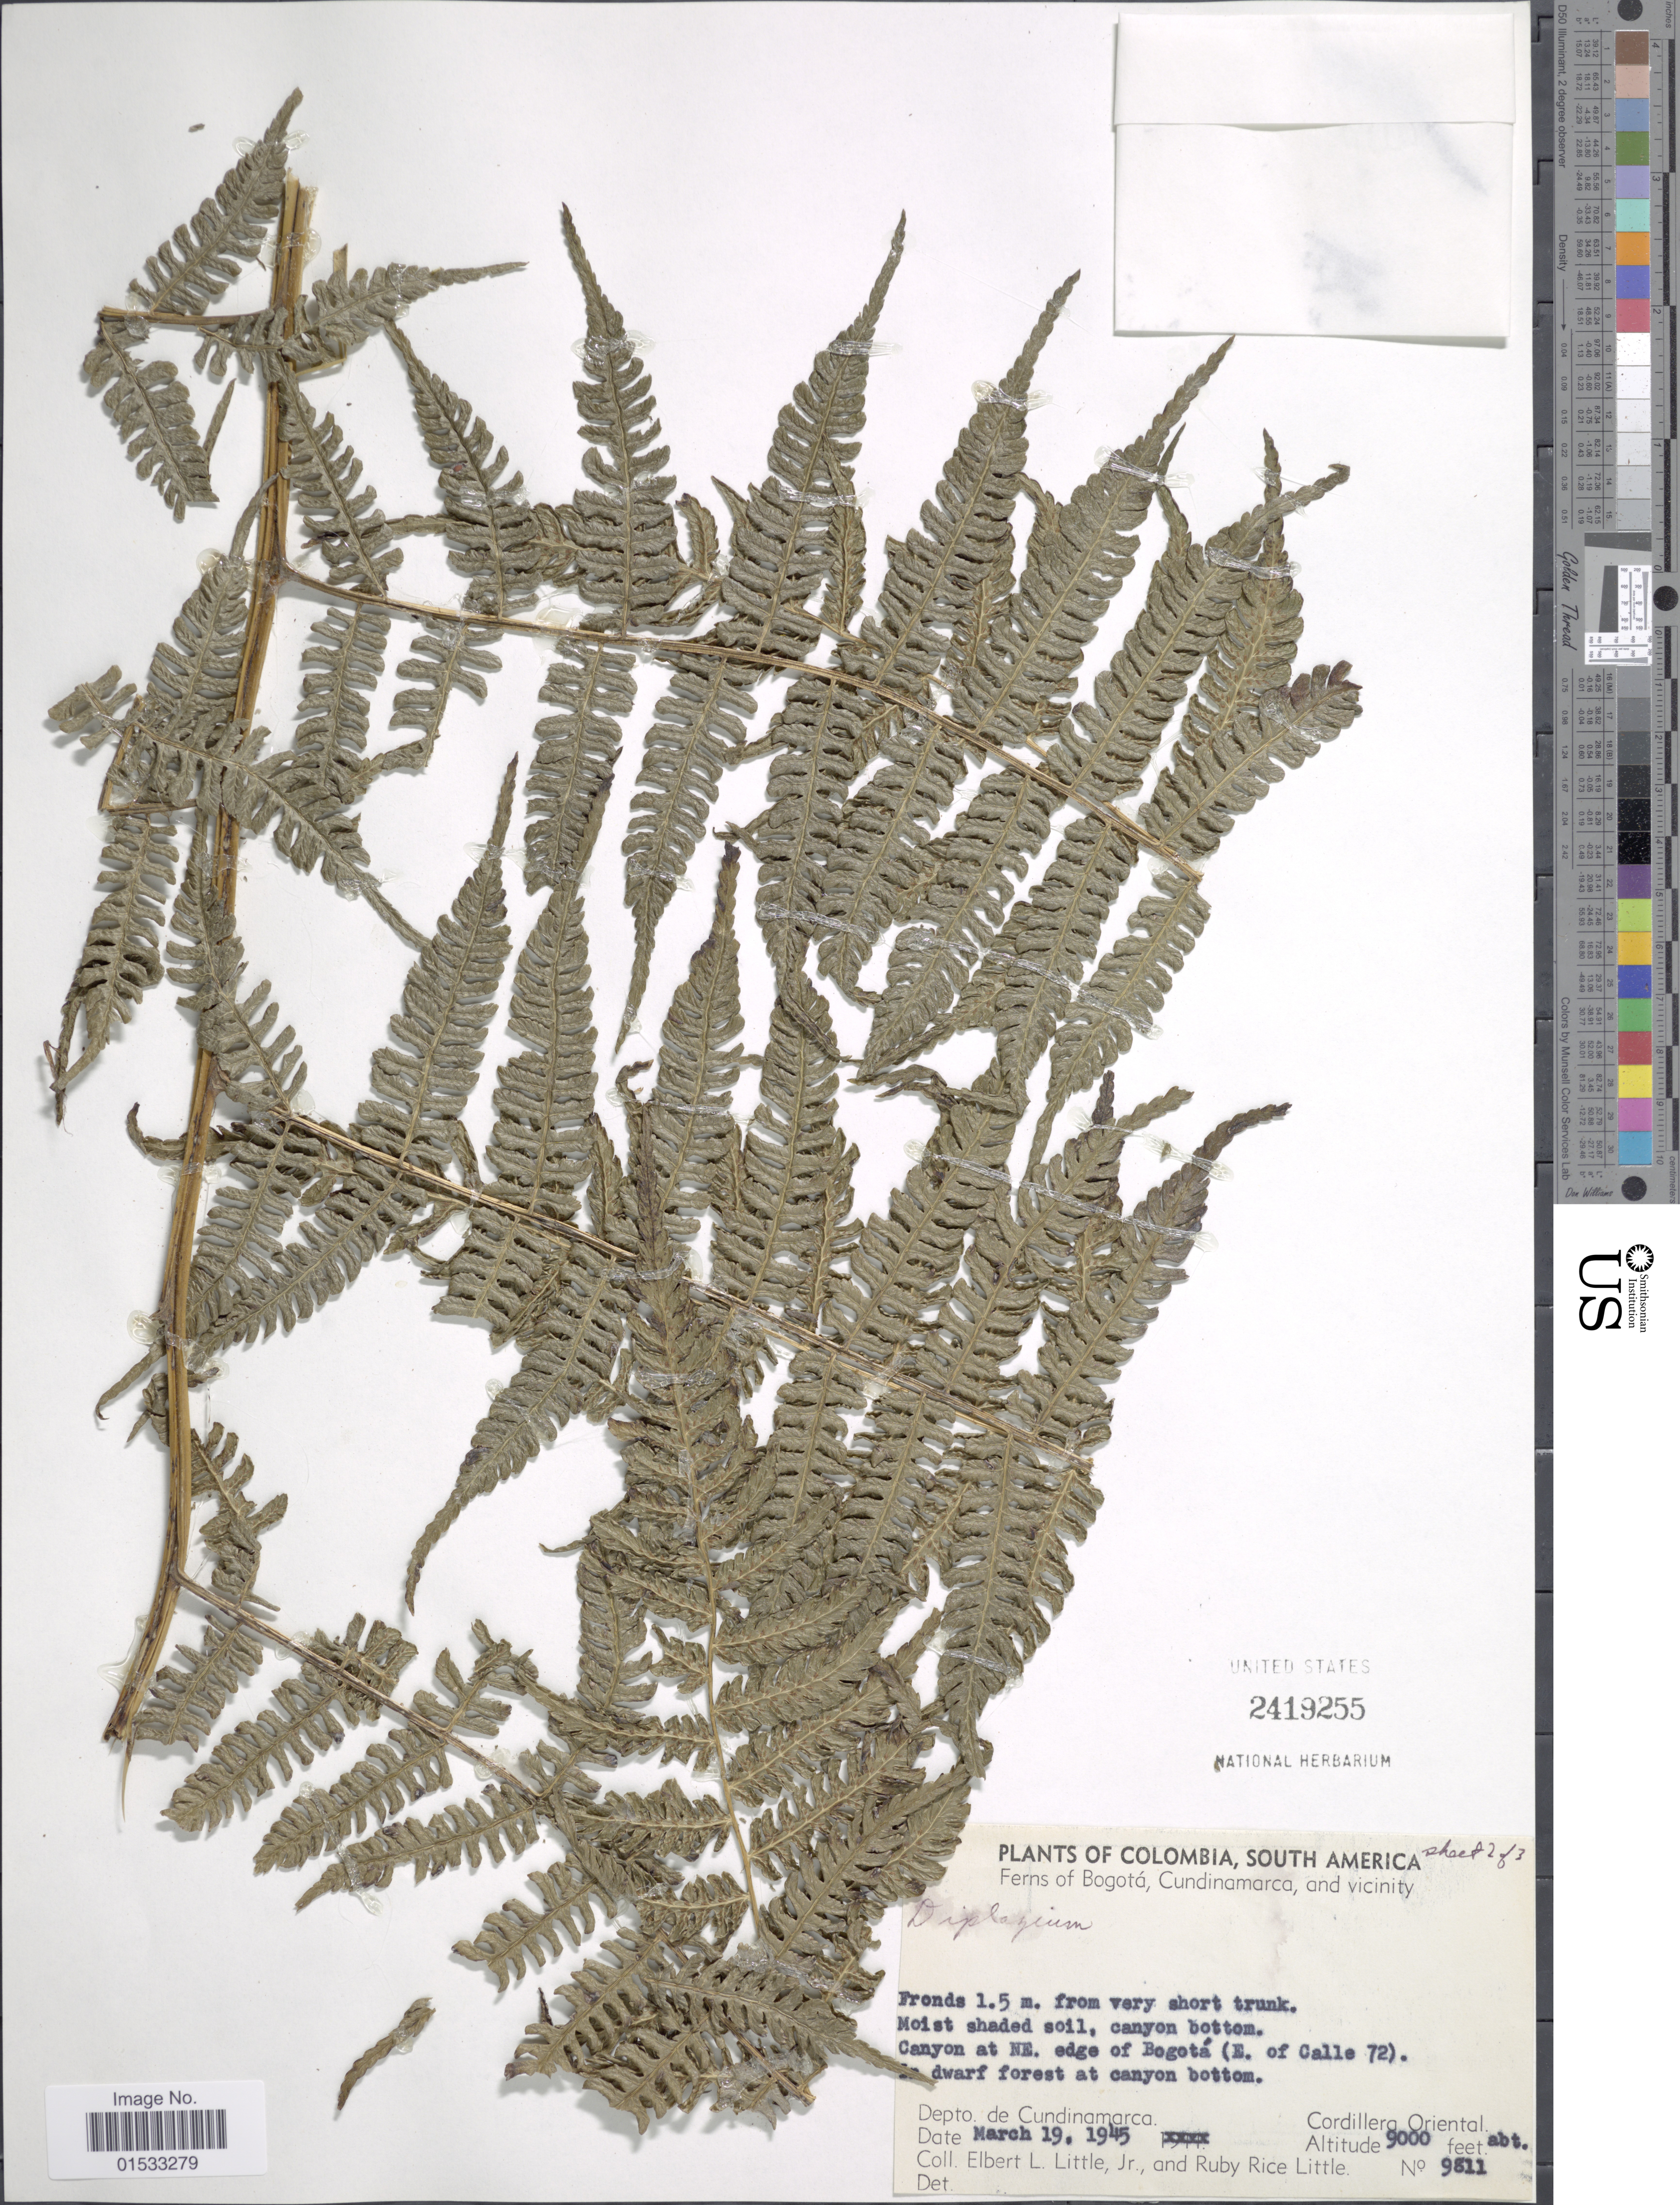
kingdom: Plantae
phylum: Tracheophyta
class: Polypodiopsida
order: Polypodiales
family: Athyriaceae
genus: Diplazium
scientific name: Diplazium sp.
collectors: E. L. Little & R. R. Little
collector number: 9811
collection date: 1945-03-19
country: Colombia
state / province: Cundinamarca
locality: South America, Bogotá, Cundinamarca, and vicinity. Canyon at NE. edge of Bogotá (E. of Calle 72), in dwarf forest at canyon bottom, Corillera Oriental.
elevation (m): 2743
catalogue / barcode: US 2419255